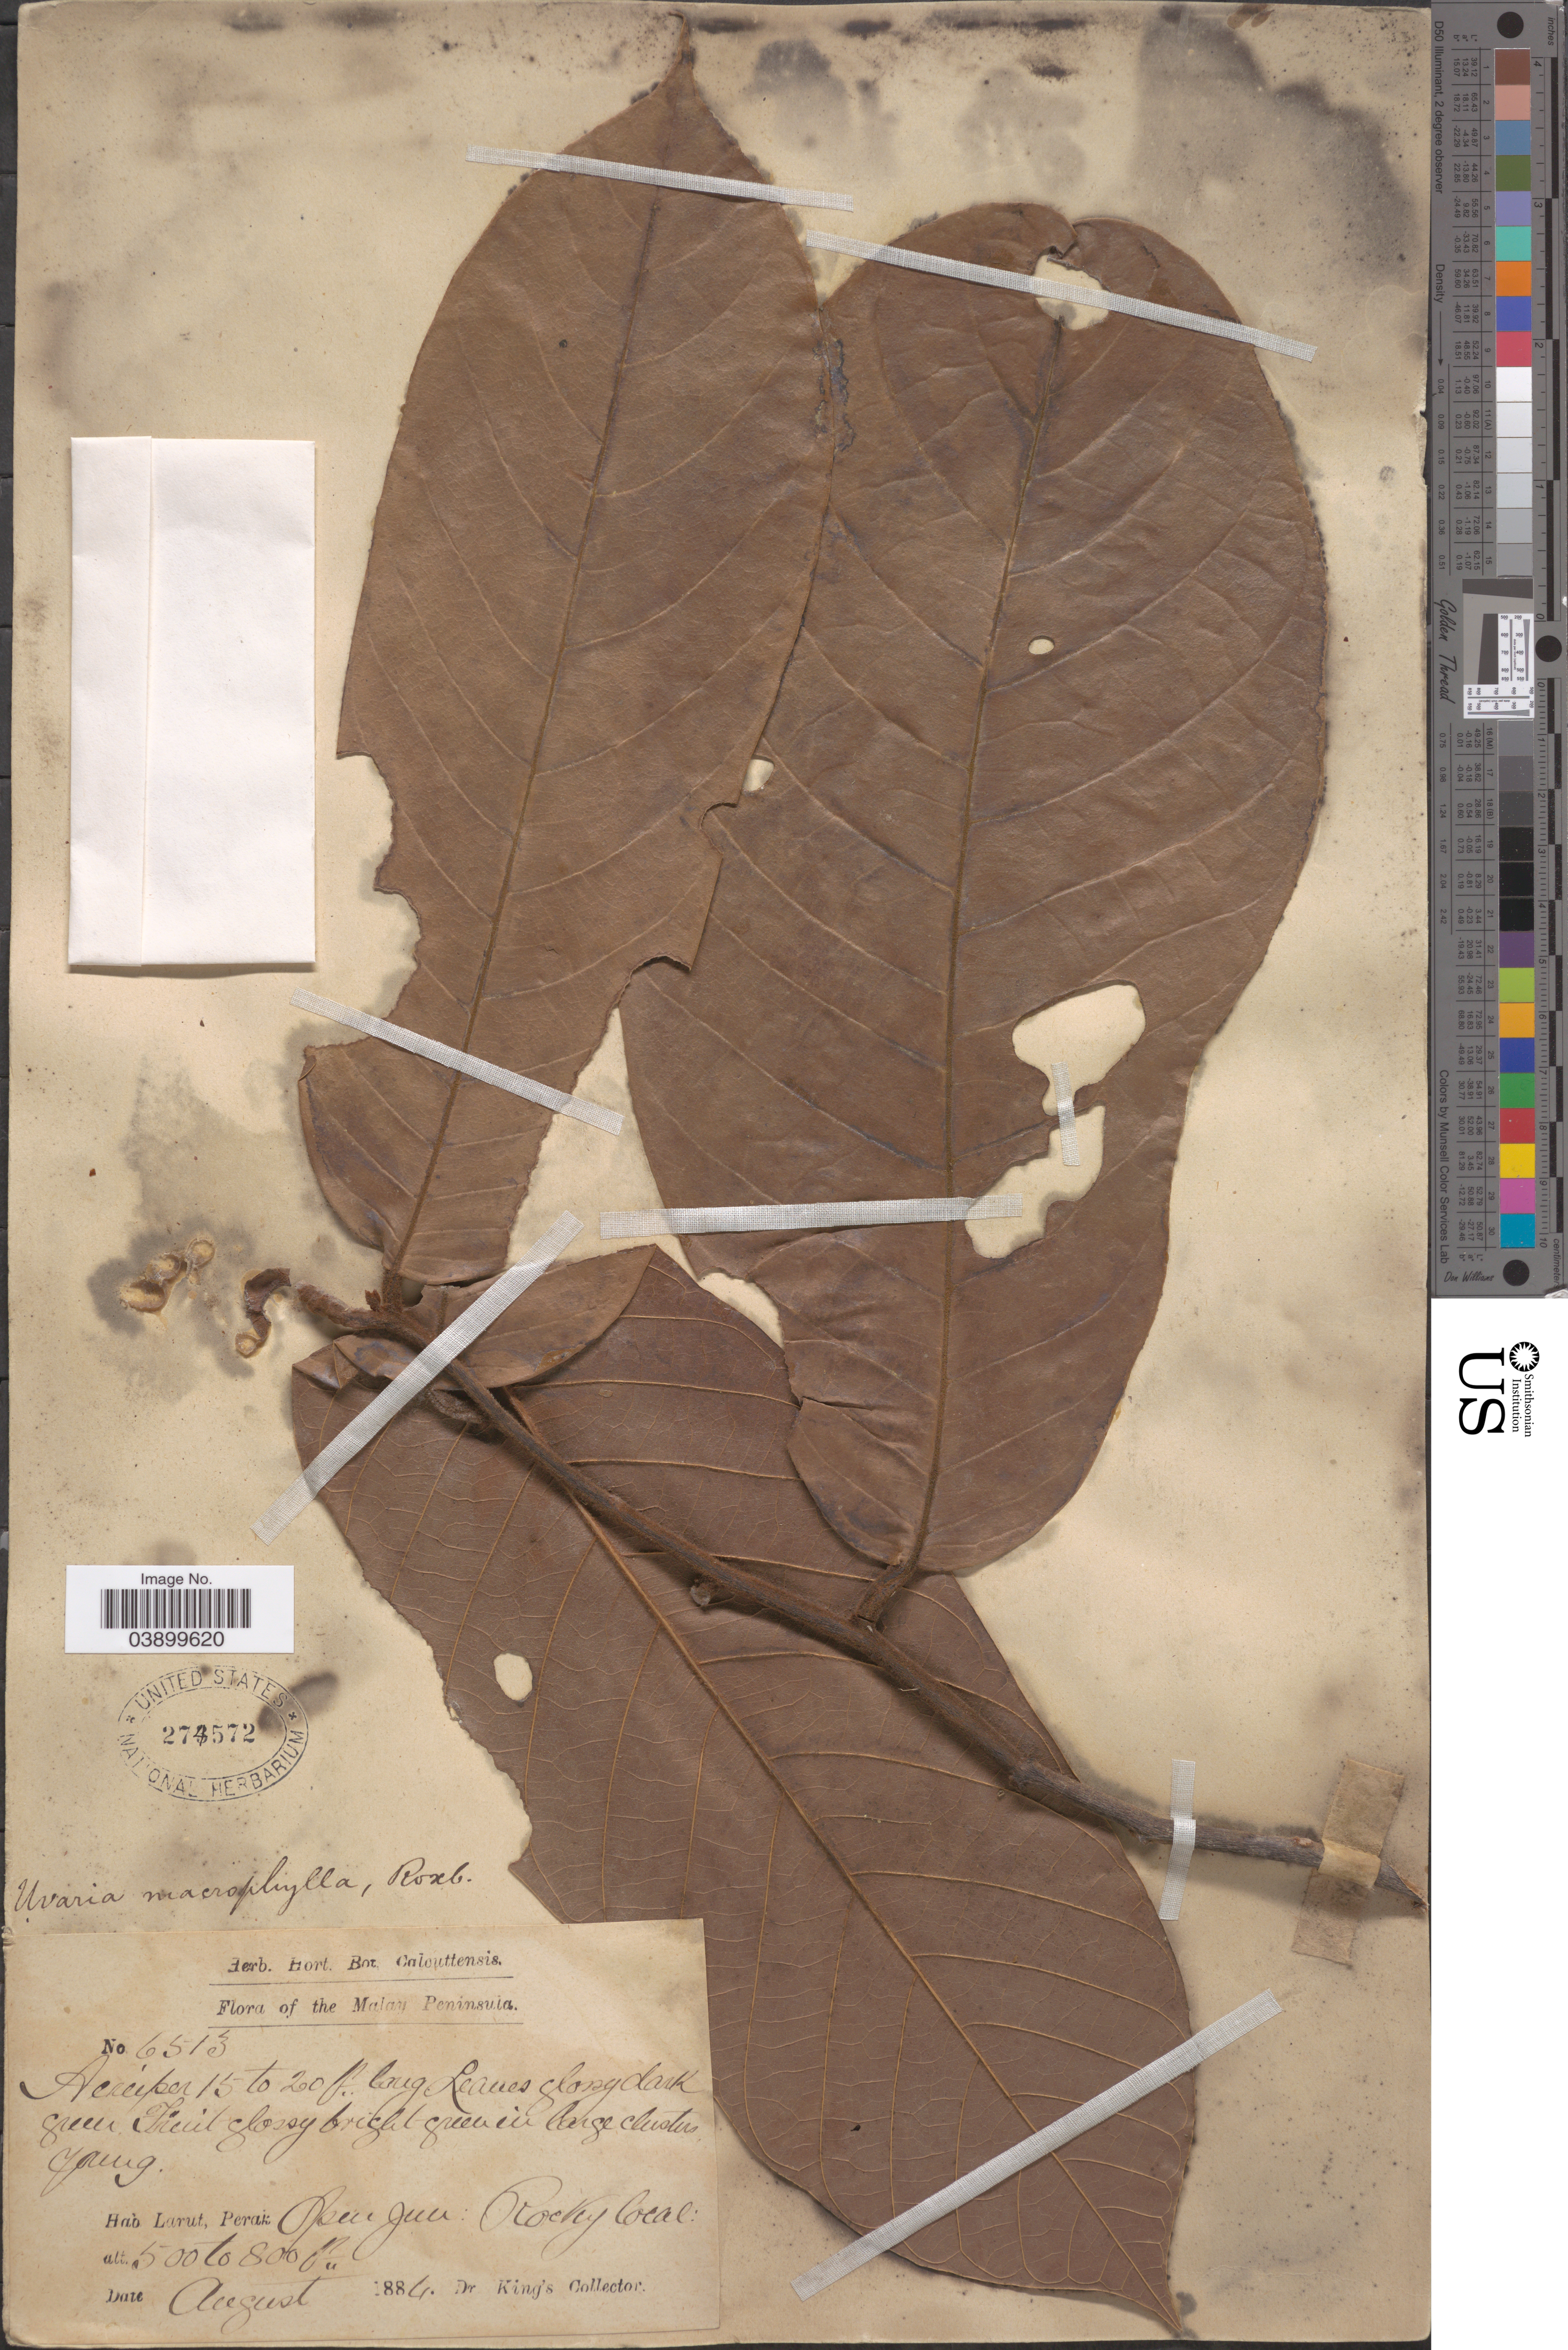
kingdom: Plantae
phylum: Tracheophyta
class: Magnoliopsida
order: Magnoliales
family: Annonaceae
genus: Uvaria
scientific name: Uvaria macrophylla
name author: Roxb.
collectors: Dr. King's collector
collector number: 6513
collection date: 1884-08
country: Malaysia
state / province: Perak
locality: The Malay Peninsula. Larut.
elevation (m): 152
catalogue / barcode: US 274572